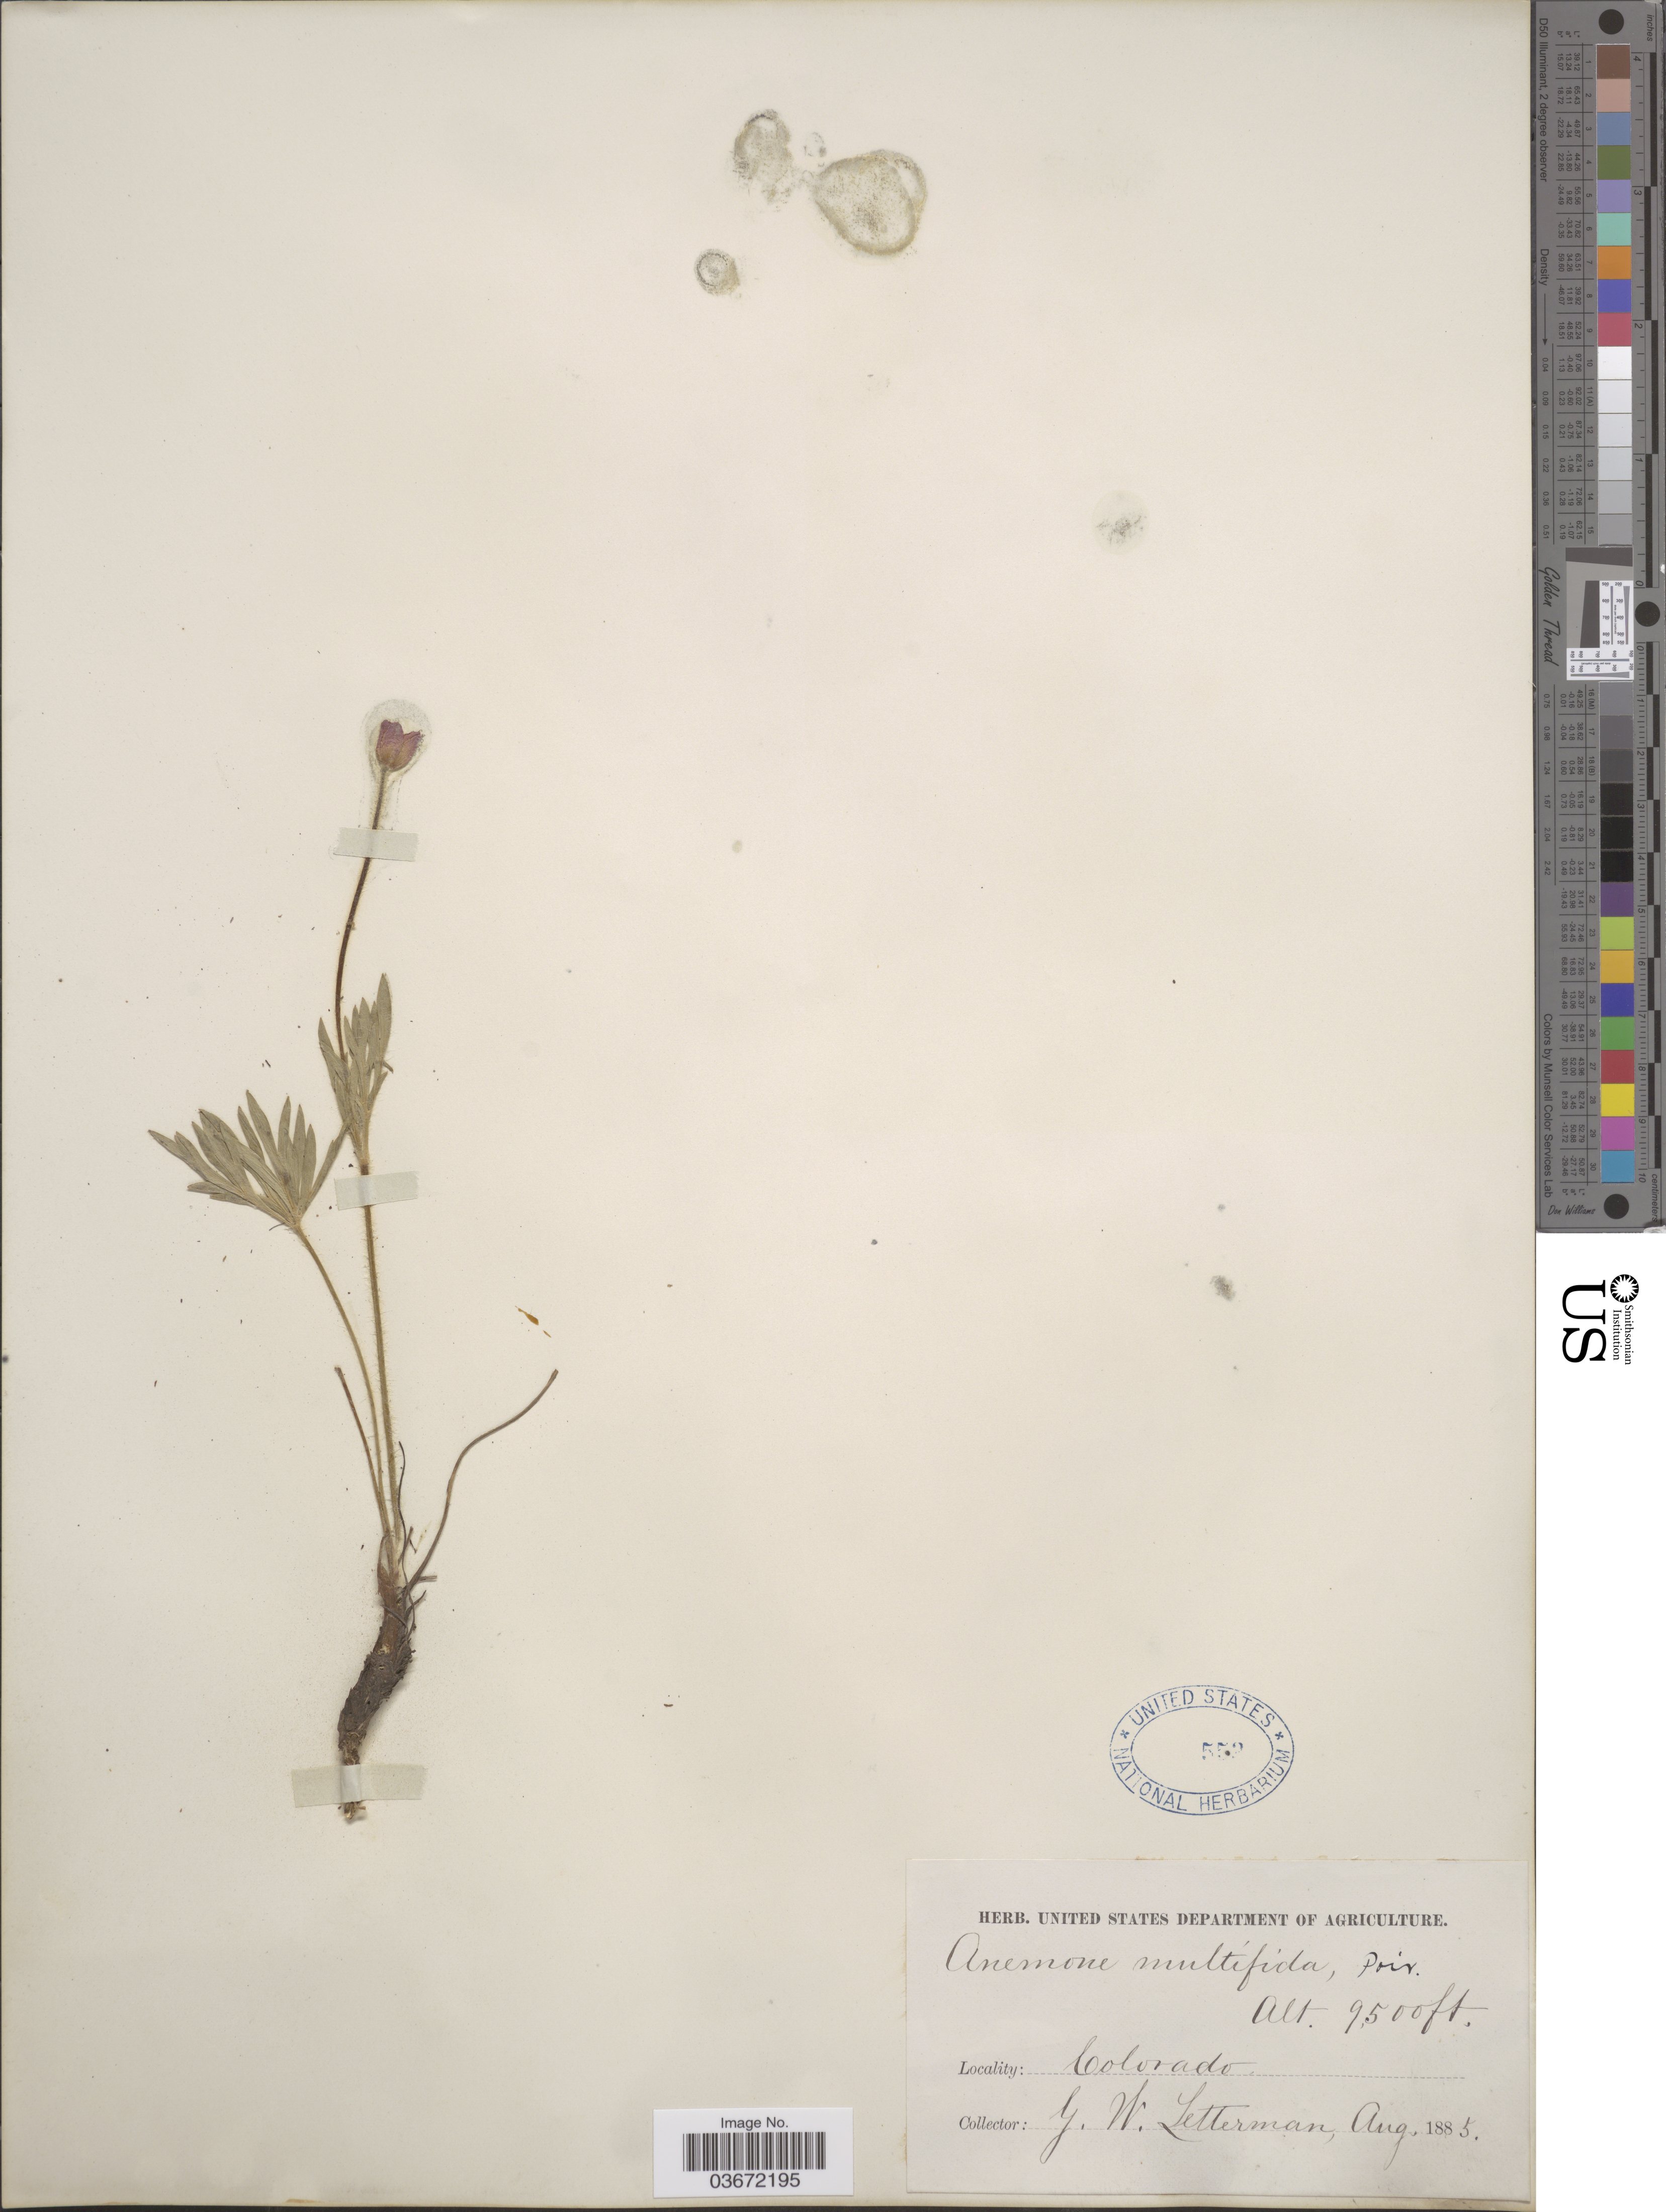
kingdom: Plantae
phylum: Tracheophyta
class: Magnoliopsida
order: Ranunculales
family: Ranunculaceae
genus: Anemone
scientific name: Anemone multifida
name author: Poir.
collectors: G. W. Letterman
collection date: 1885-08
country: United States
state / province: Colorado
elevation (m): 2896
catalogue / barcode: US 552